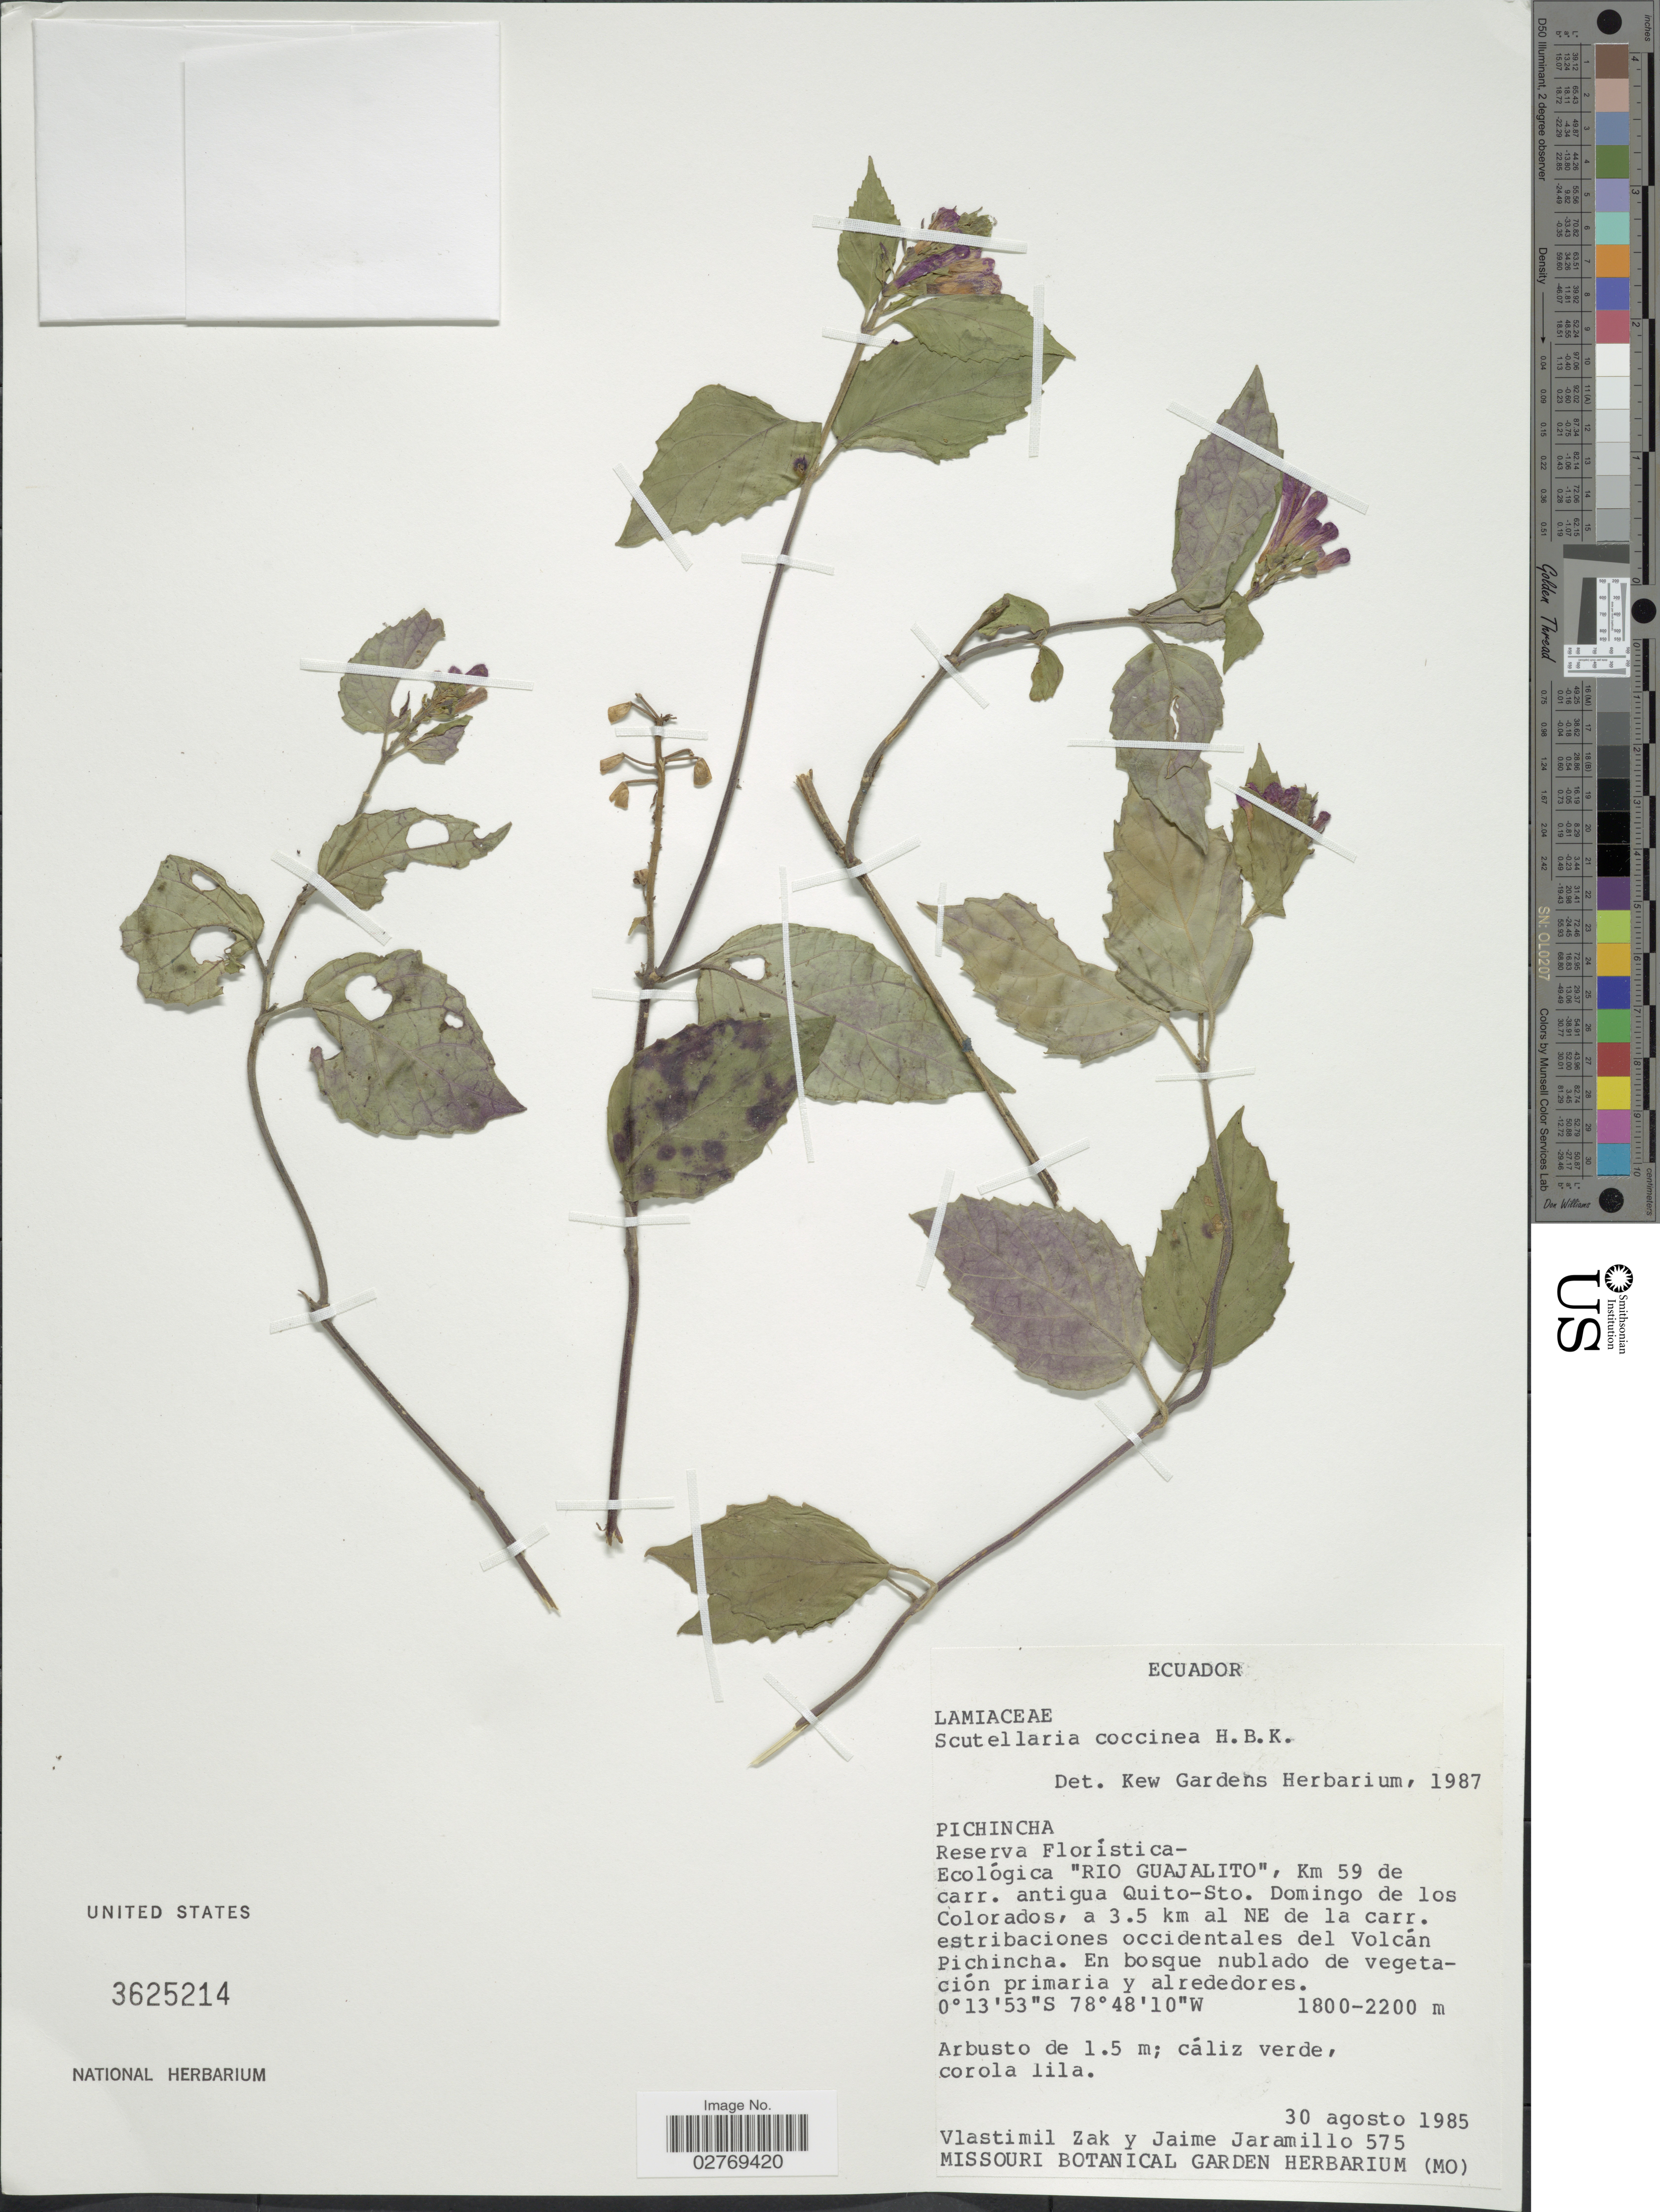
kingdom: Plantae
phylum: Tracheophyta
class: Magnoliopsida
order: Lamiales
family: Lamiaceae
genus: Scutellaria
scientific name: Scutellaria coccinea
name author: Kunth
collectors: V. Zak & J. Jaramillo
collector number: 575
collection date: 1985-08-30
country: Ecuador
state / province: Pichincha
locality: Reserva Floristica - Ecologica "Rio Guajalito", Km 59 de carr. antigua Quito-Sto. Domingo de los Colorados, a 3.5 km al NE de la carr. estribaciones occidentales del Volcán Pichinca.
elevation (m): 1800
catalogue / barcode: US 3625214